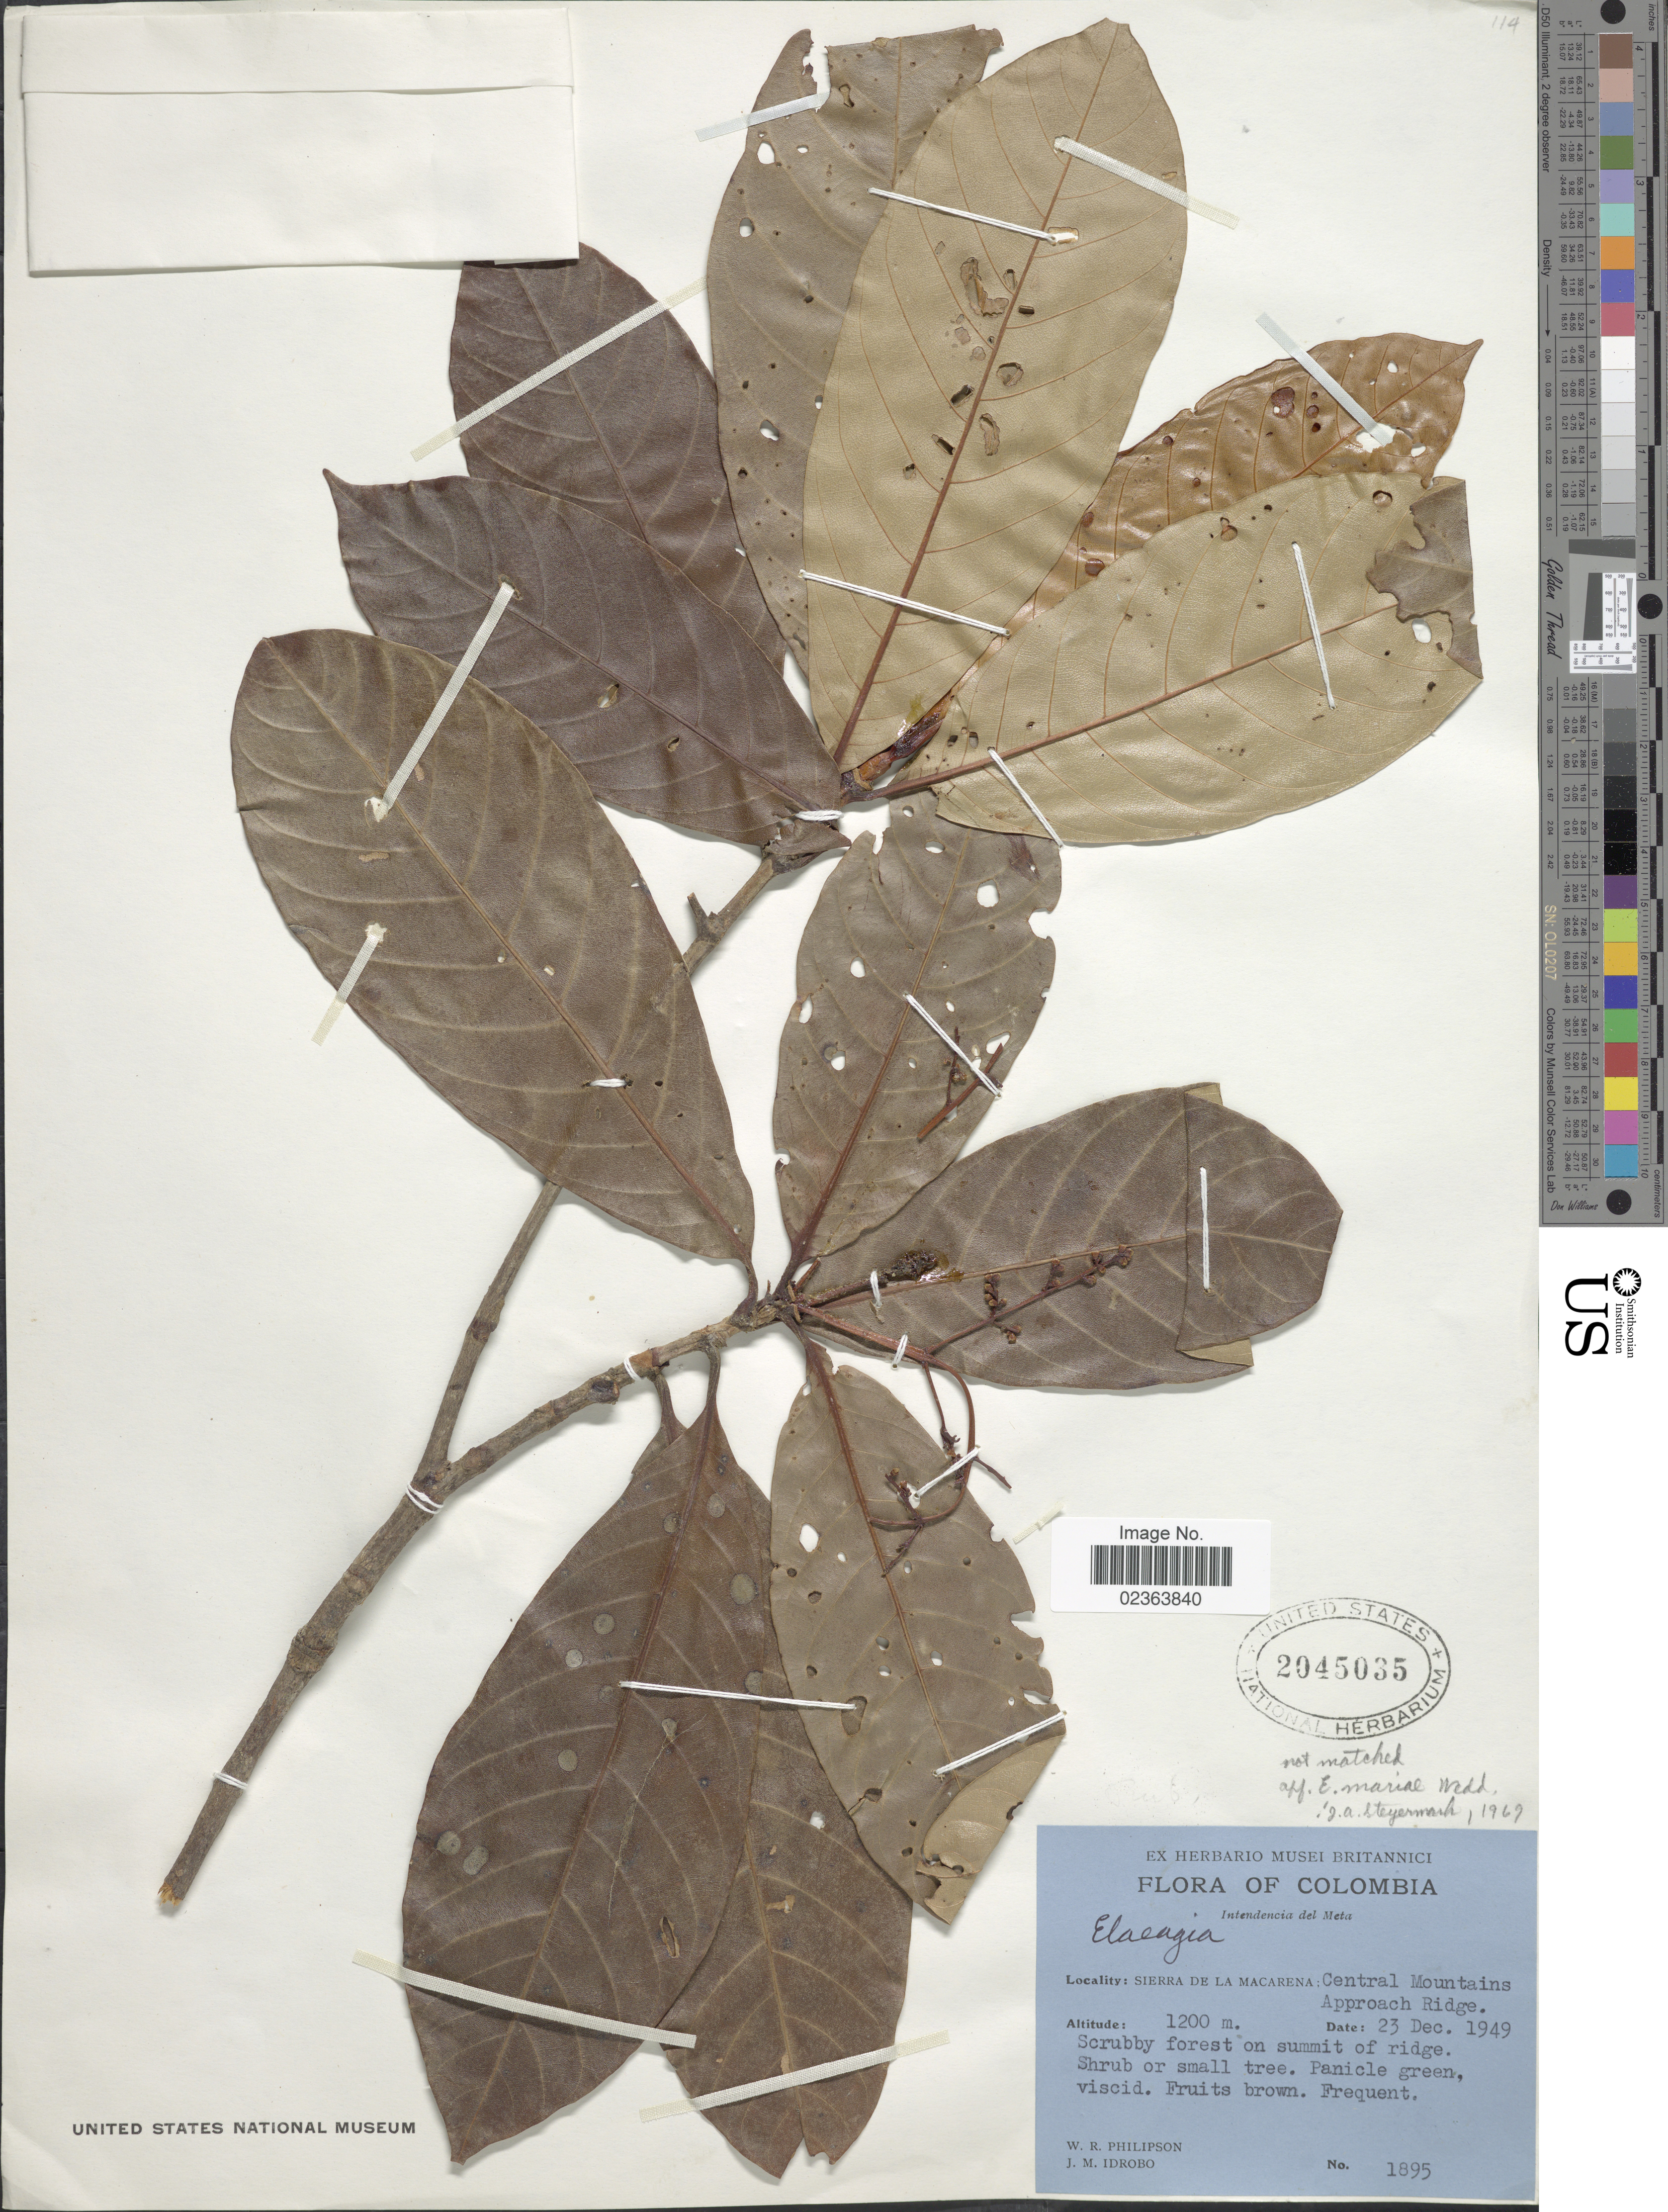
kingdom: Plantae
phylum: Tracheophyta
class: Magnoliopsida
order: Gentianales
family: Rubiaceae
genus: Elaeagia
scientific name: Elaeagia mariae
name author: Wedd.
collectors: W. R. Philipson & J. M. Idrobo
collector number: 1895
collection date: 1949-12-23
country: Colombia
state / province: Meta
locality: Intendencia del Meta, Sierra de la Macarena, Central Mountains, Approach Ridge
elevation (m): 1200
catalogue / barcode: US 2045035